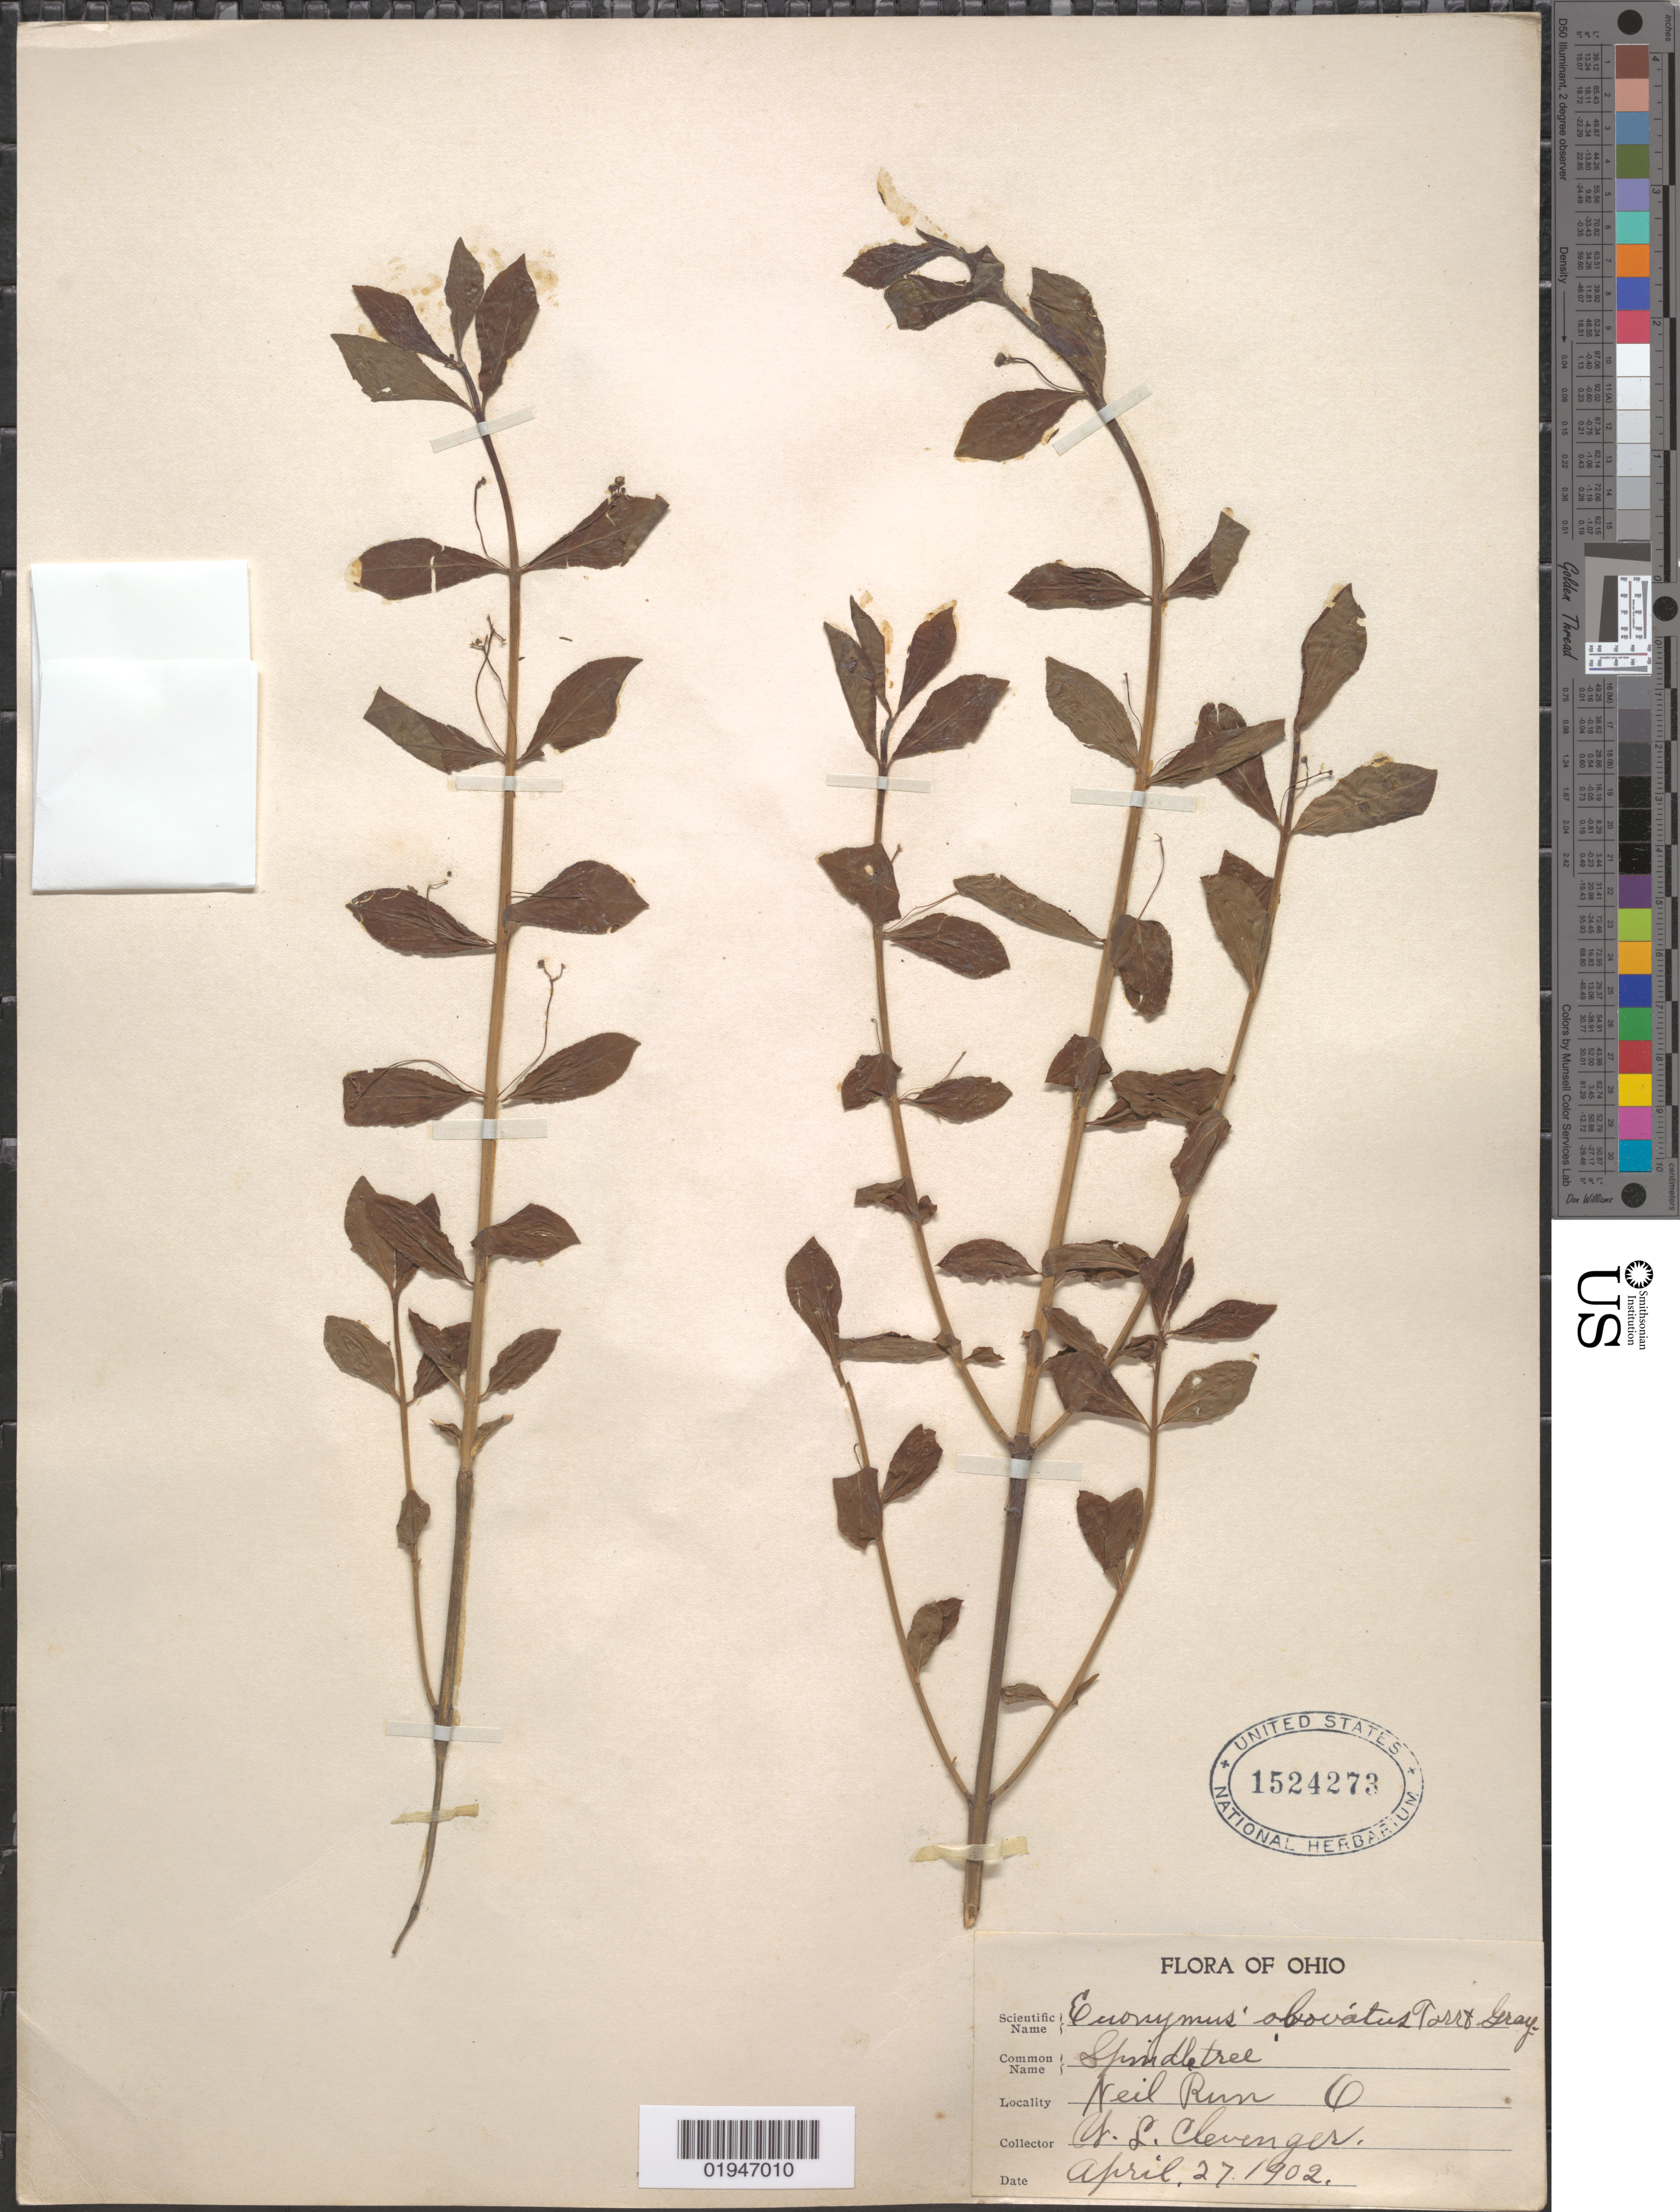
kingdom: Plantae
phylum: Tracheophyta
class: Magnoliopsida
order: Celastrales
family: Celastraceae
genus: Euonymus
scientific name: Euonymus obovatus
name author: Nutt.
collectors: J. F. Clevenger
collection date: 1902-04-27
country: United States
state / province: Ohio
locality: Neil Run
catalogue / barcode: US 1524273